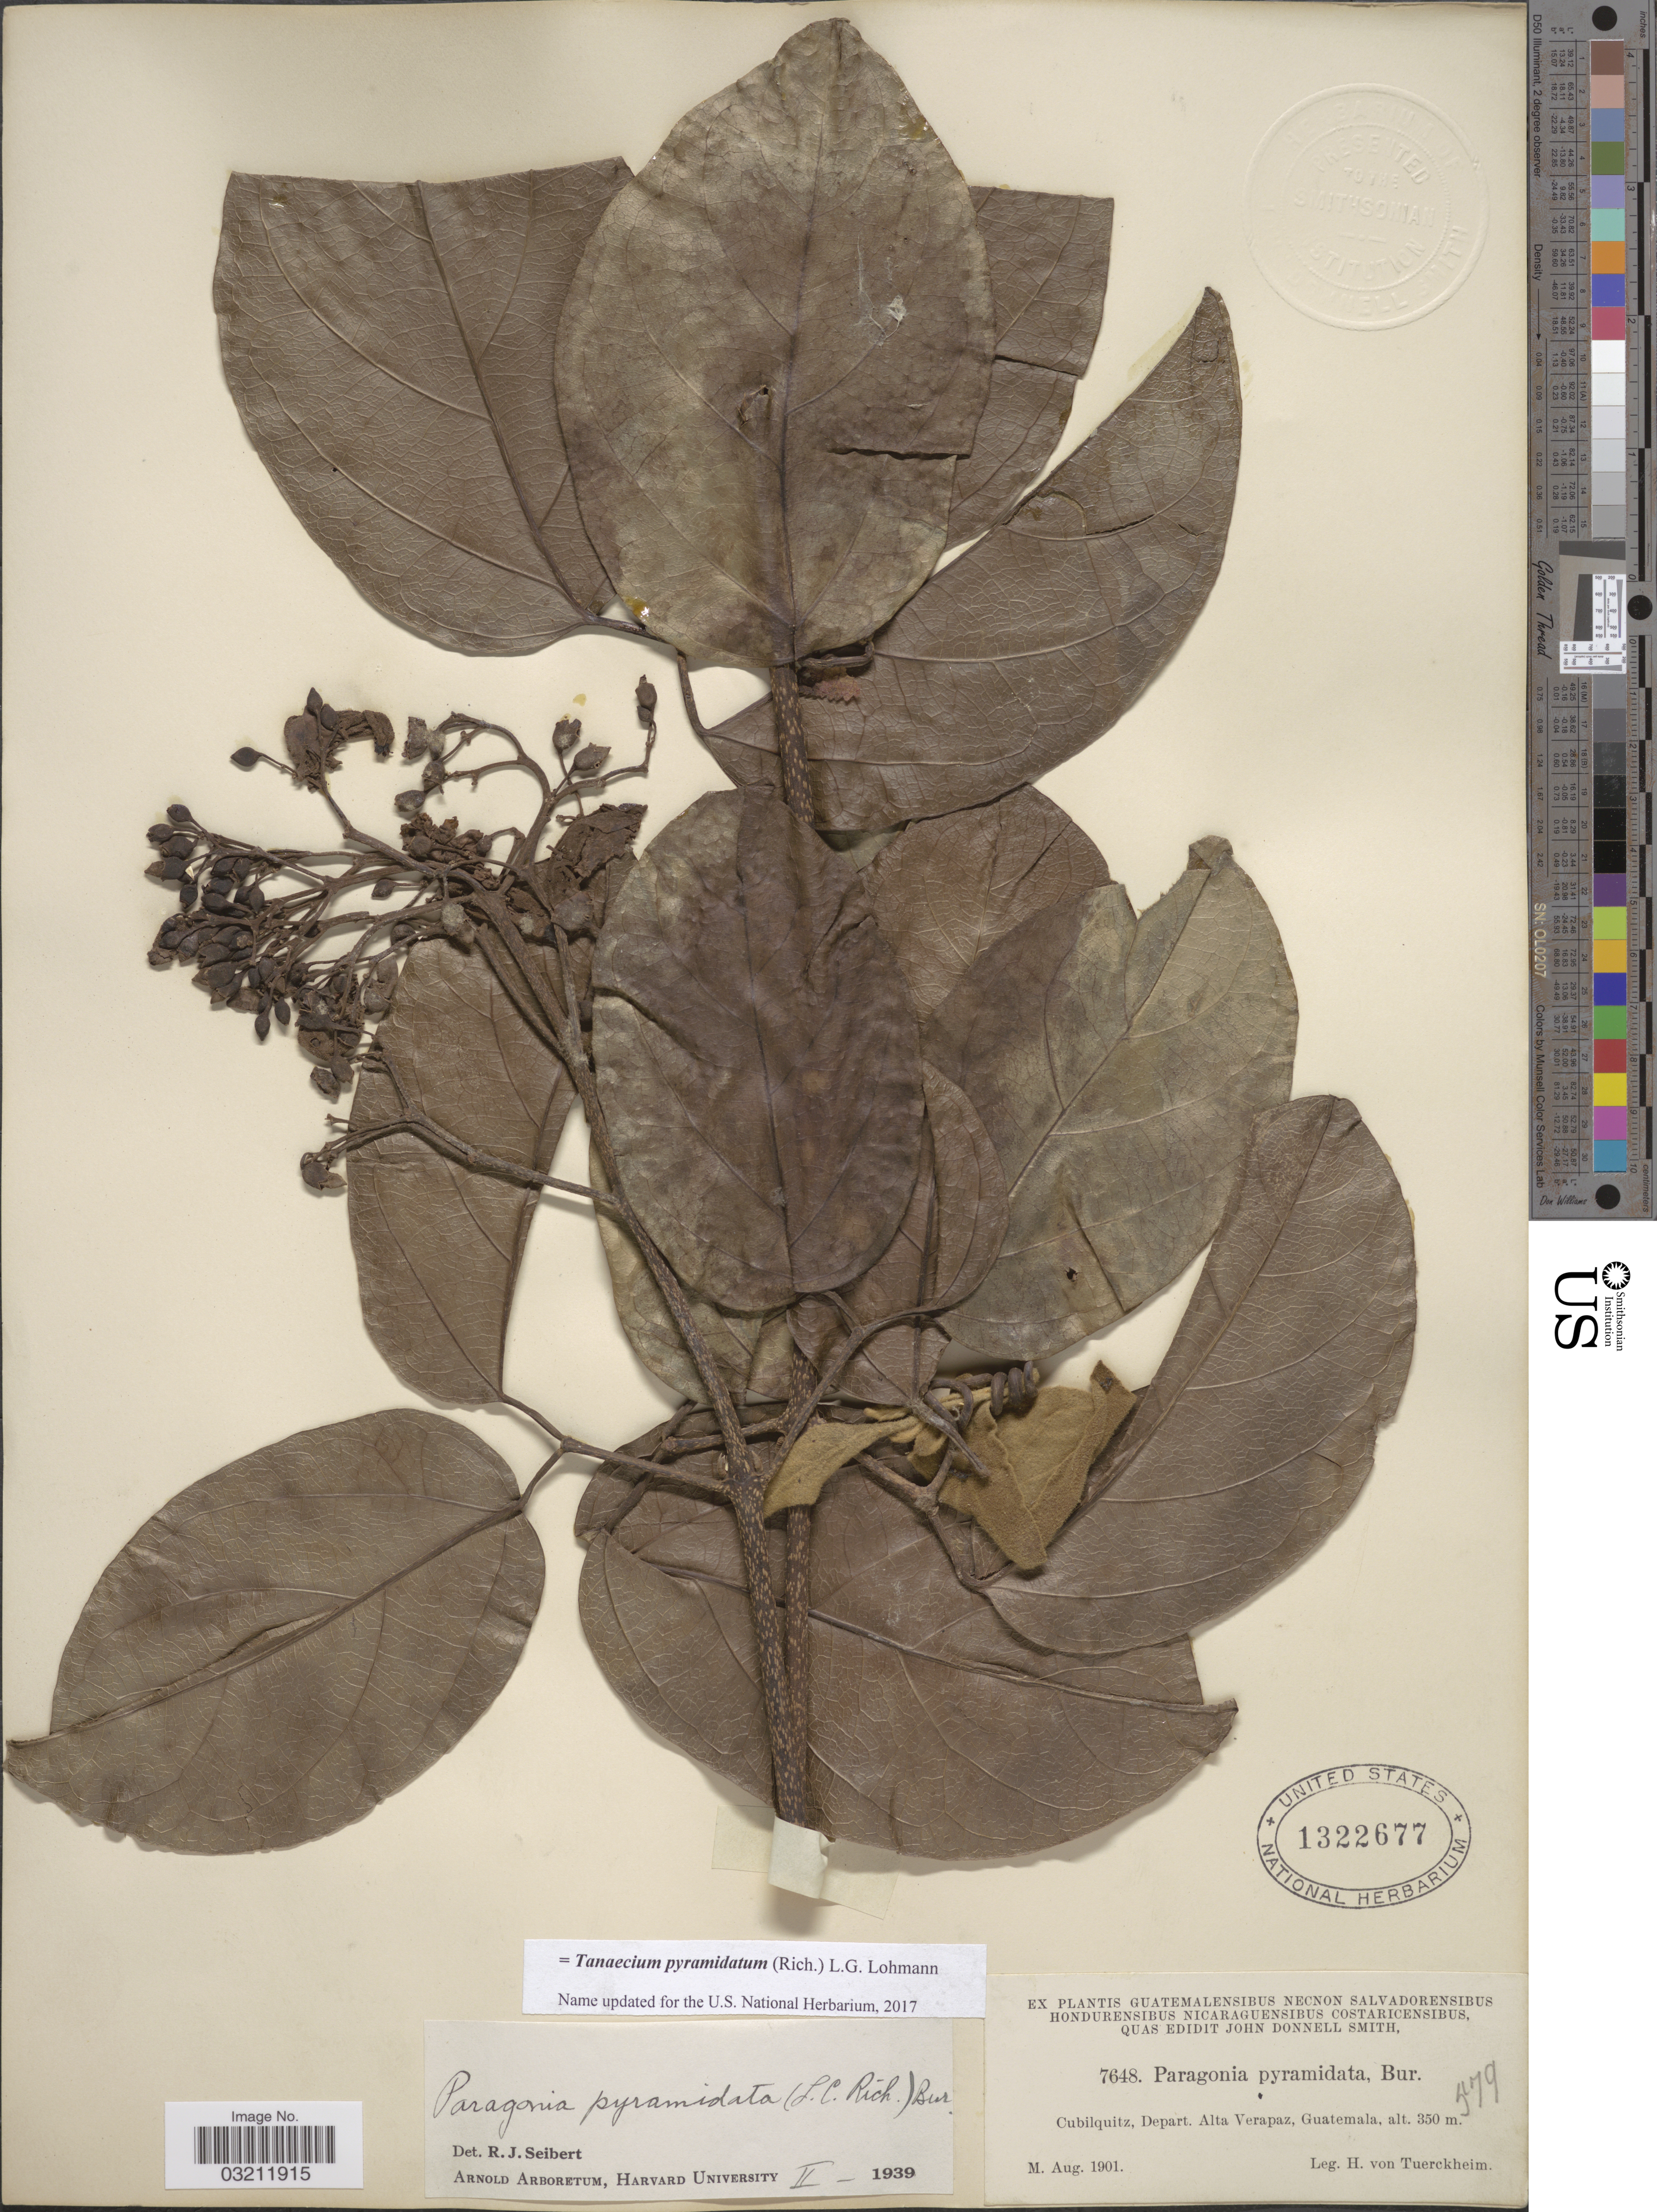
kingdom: Plantae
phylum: Tracheophyta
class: Magnoliopsida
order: Lamiales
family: Bignoniaceae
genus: Tanaecium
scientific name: Tanaecium pyramidatum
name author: (Rich.) L.G. Lohmann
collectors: H. von Tuerckheim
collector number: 7648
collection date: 1901-08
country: Guatemala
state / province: Alta Verapaz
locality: Cubilquitz, Depart. Alta Verapaz.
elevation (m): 350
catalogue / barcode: US 1322677